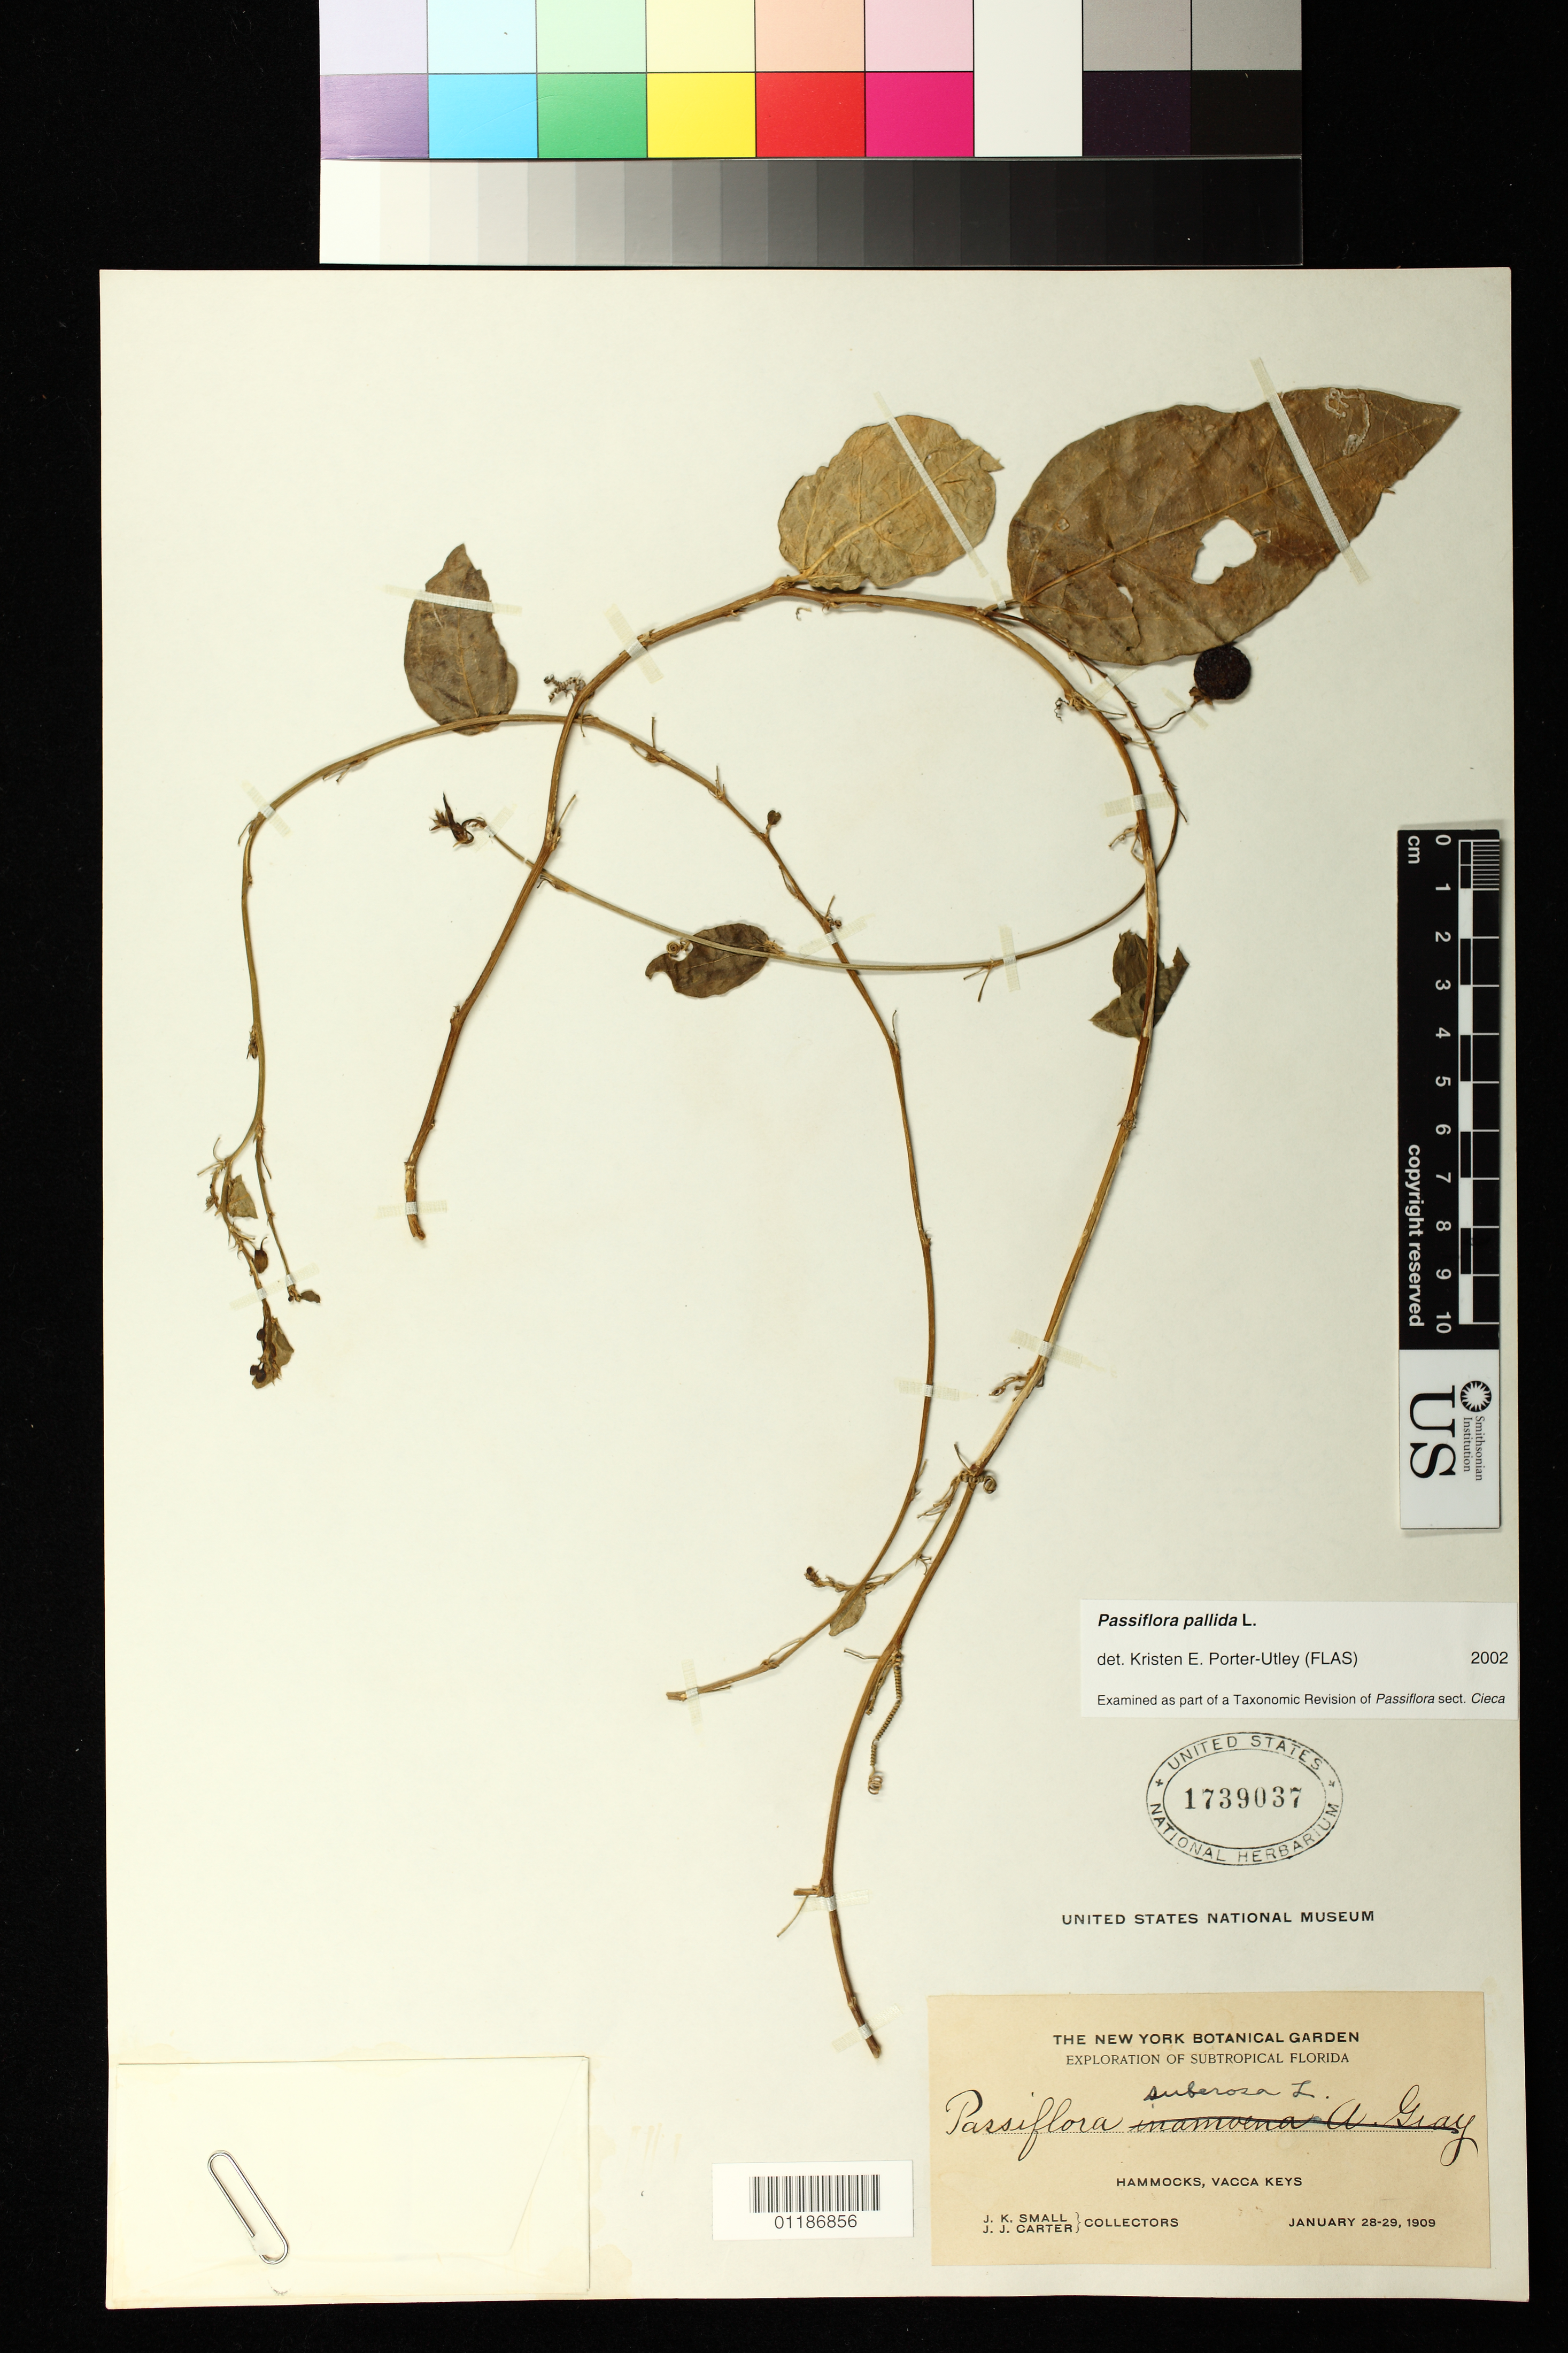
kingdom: Plantae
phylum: Tracheophyta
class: Magnoliopsida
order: Malpighiales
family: Passifloraceae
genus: Passiflora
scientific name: Passiflora pallida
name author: L.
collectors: J. K. Small & J. J. Carter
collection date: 1909-01-28/1909-01-29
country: United States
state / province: Florida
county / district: Monroe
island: Vacca Keys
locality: Hammocks, Vacca Keys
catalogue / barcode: US 1739037